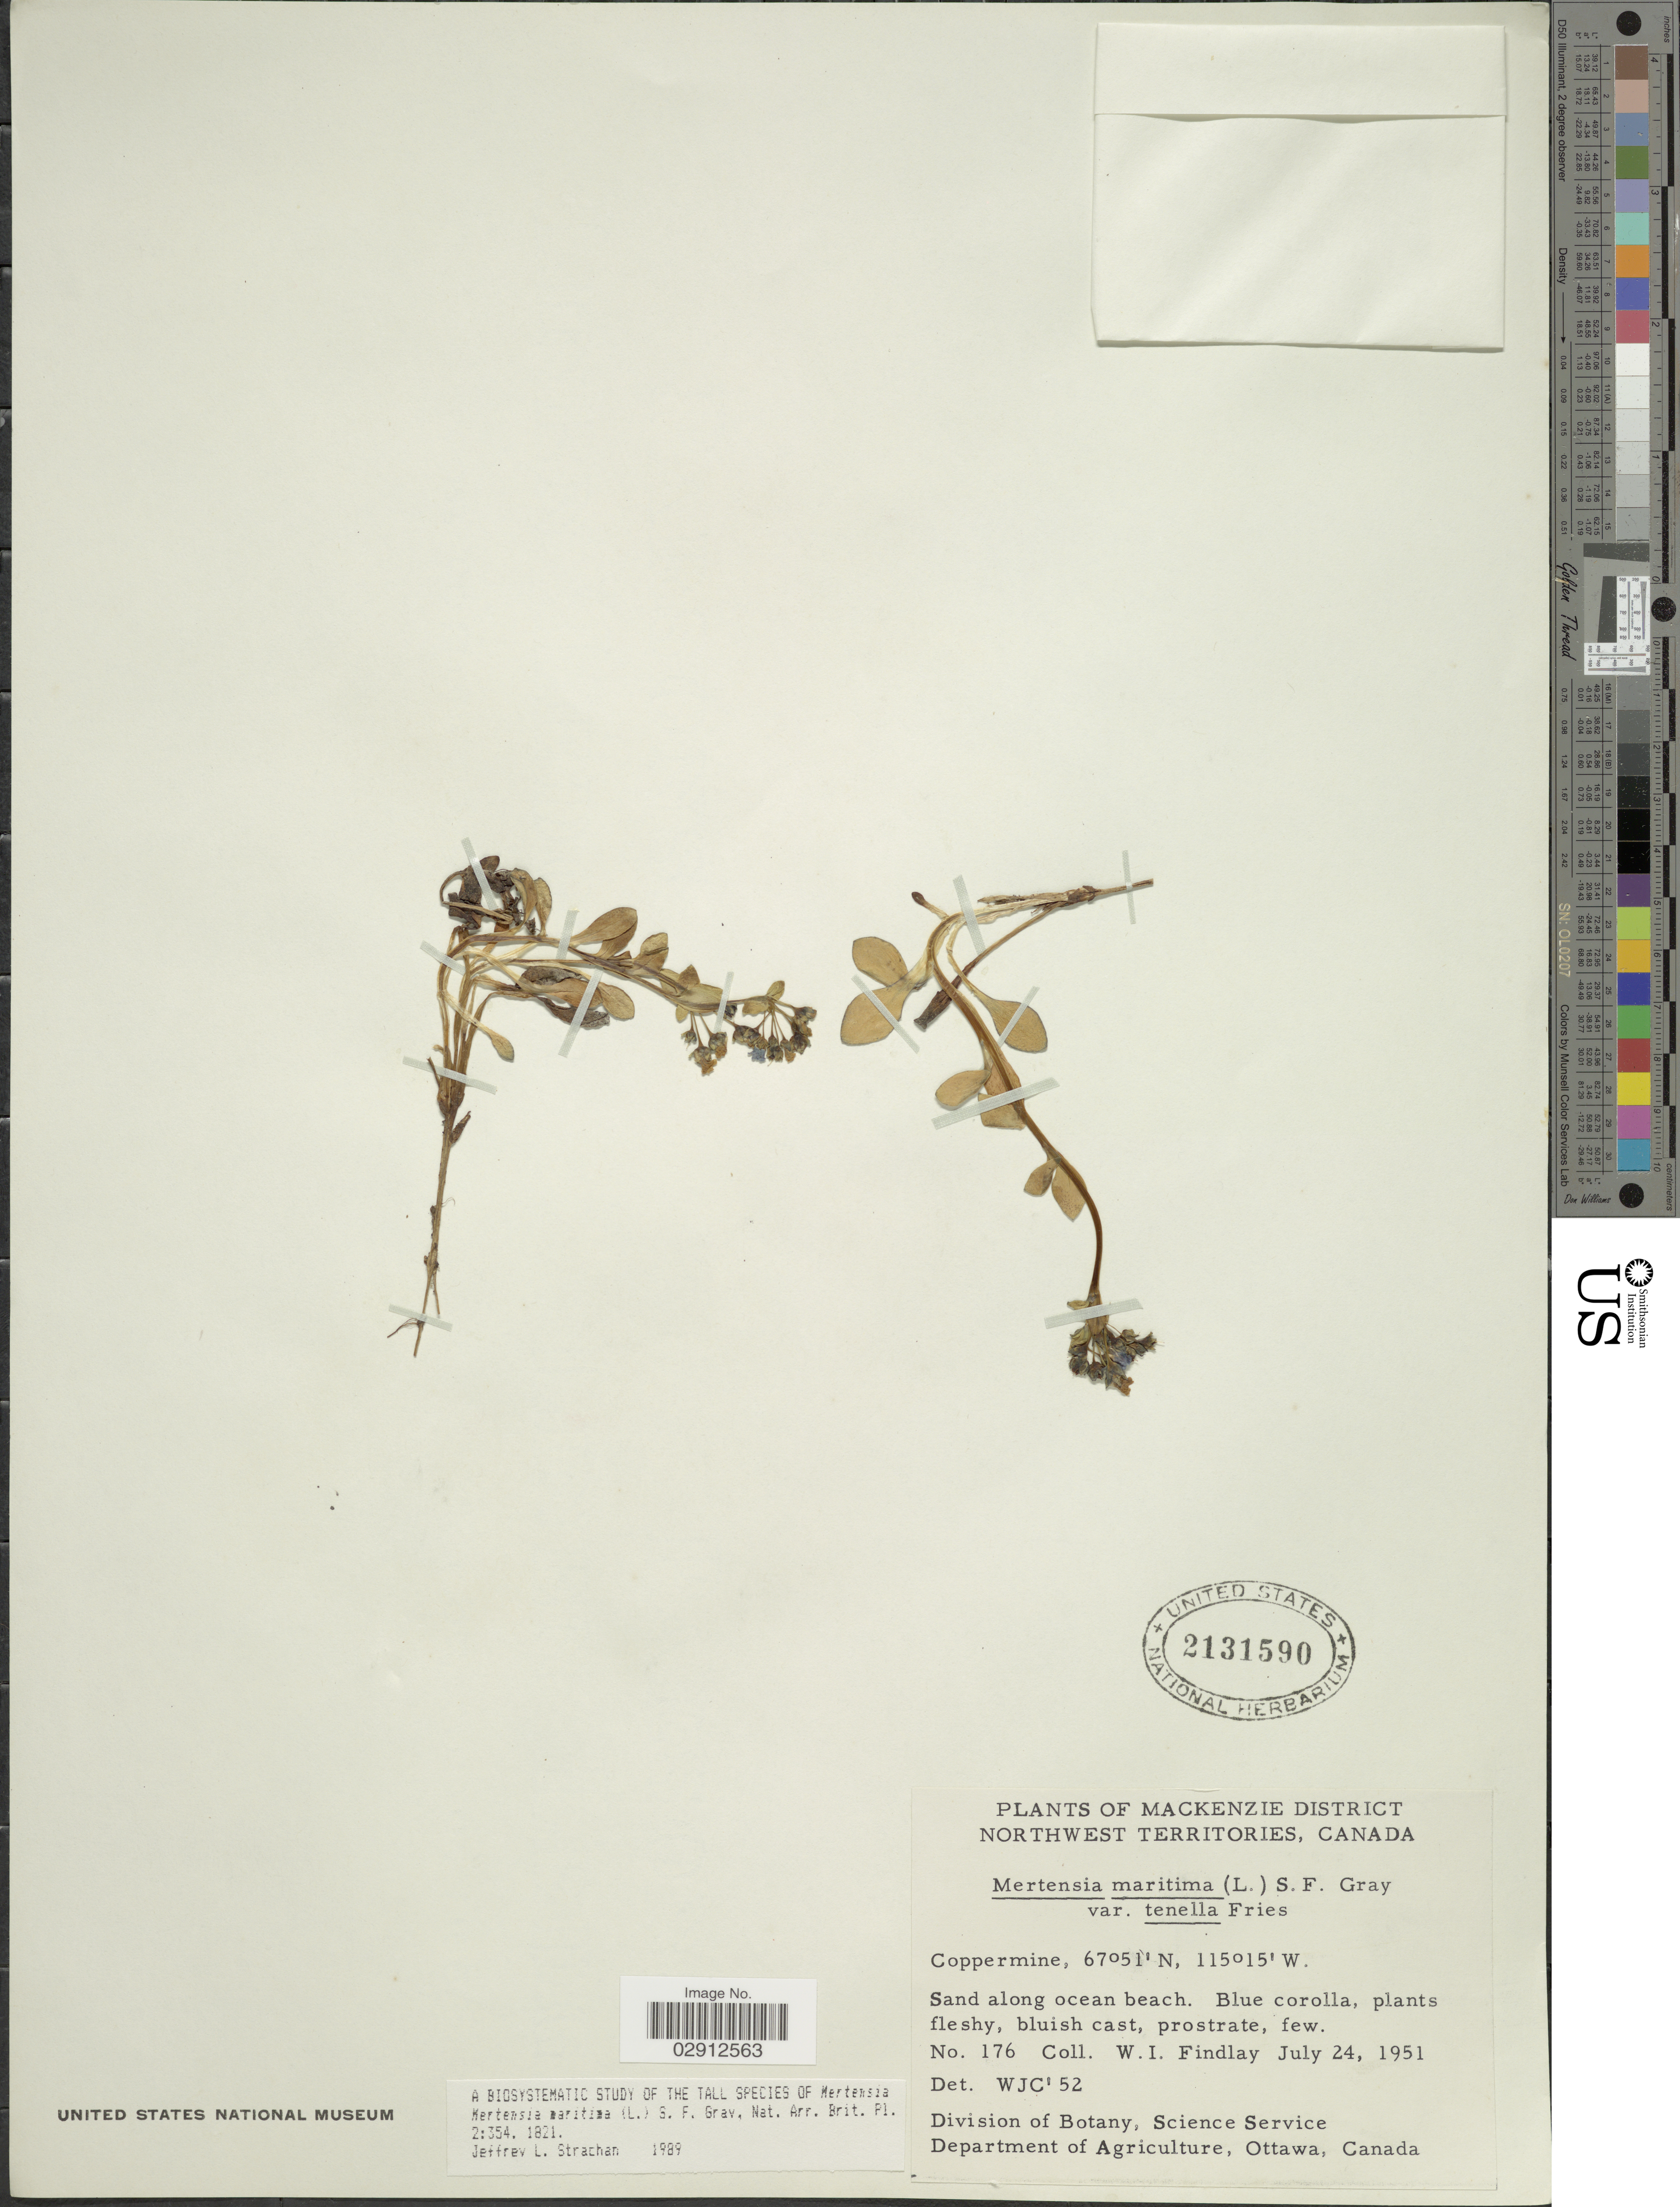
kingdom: Plantae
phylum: Tracheophyta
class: Magnoliopsida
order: Boraginales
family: Boraginaceae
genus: Mertensia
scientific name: Mertensia maritima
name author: (L.) S.F. Gray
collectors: W. Findley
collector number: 176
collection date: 1951-07-24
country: Canada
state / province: Northwest Territories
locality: Mackenzie District, Coppermine.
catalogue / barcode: US 2131590